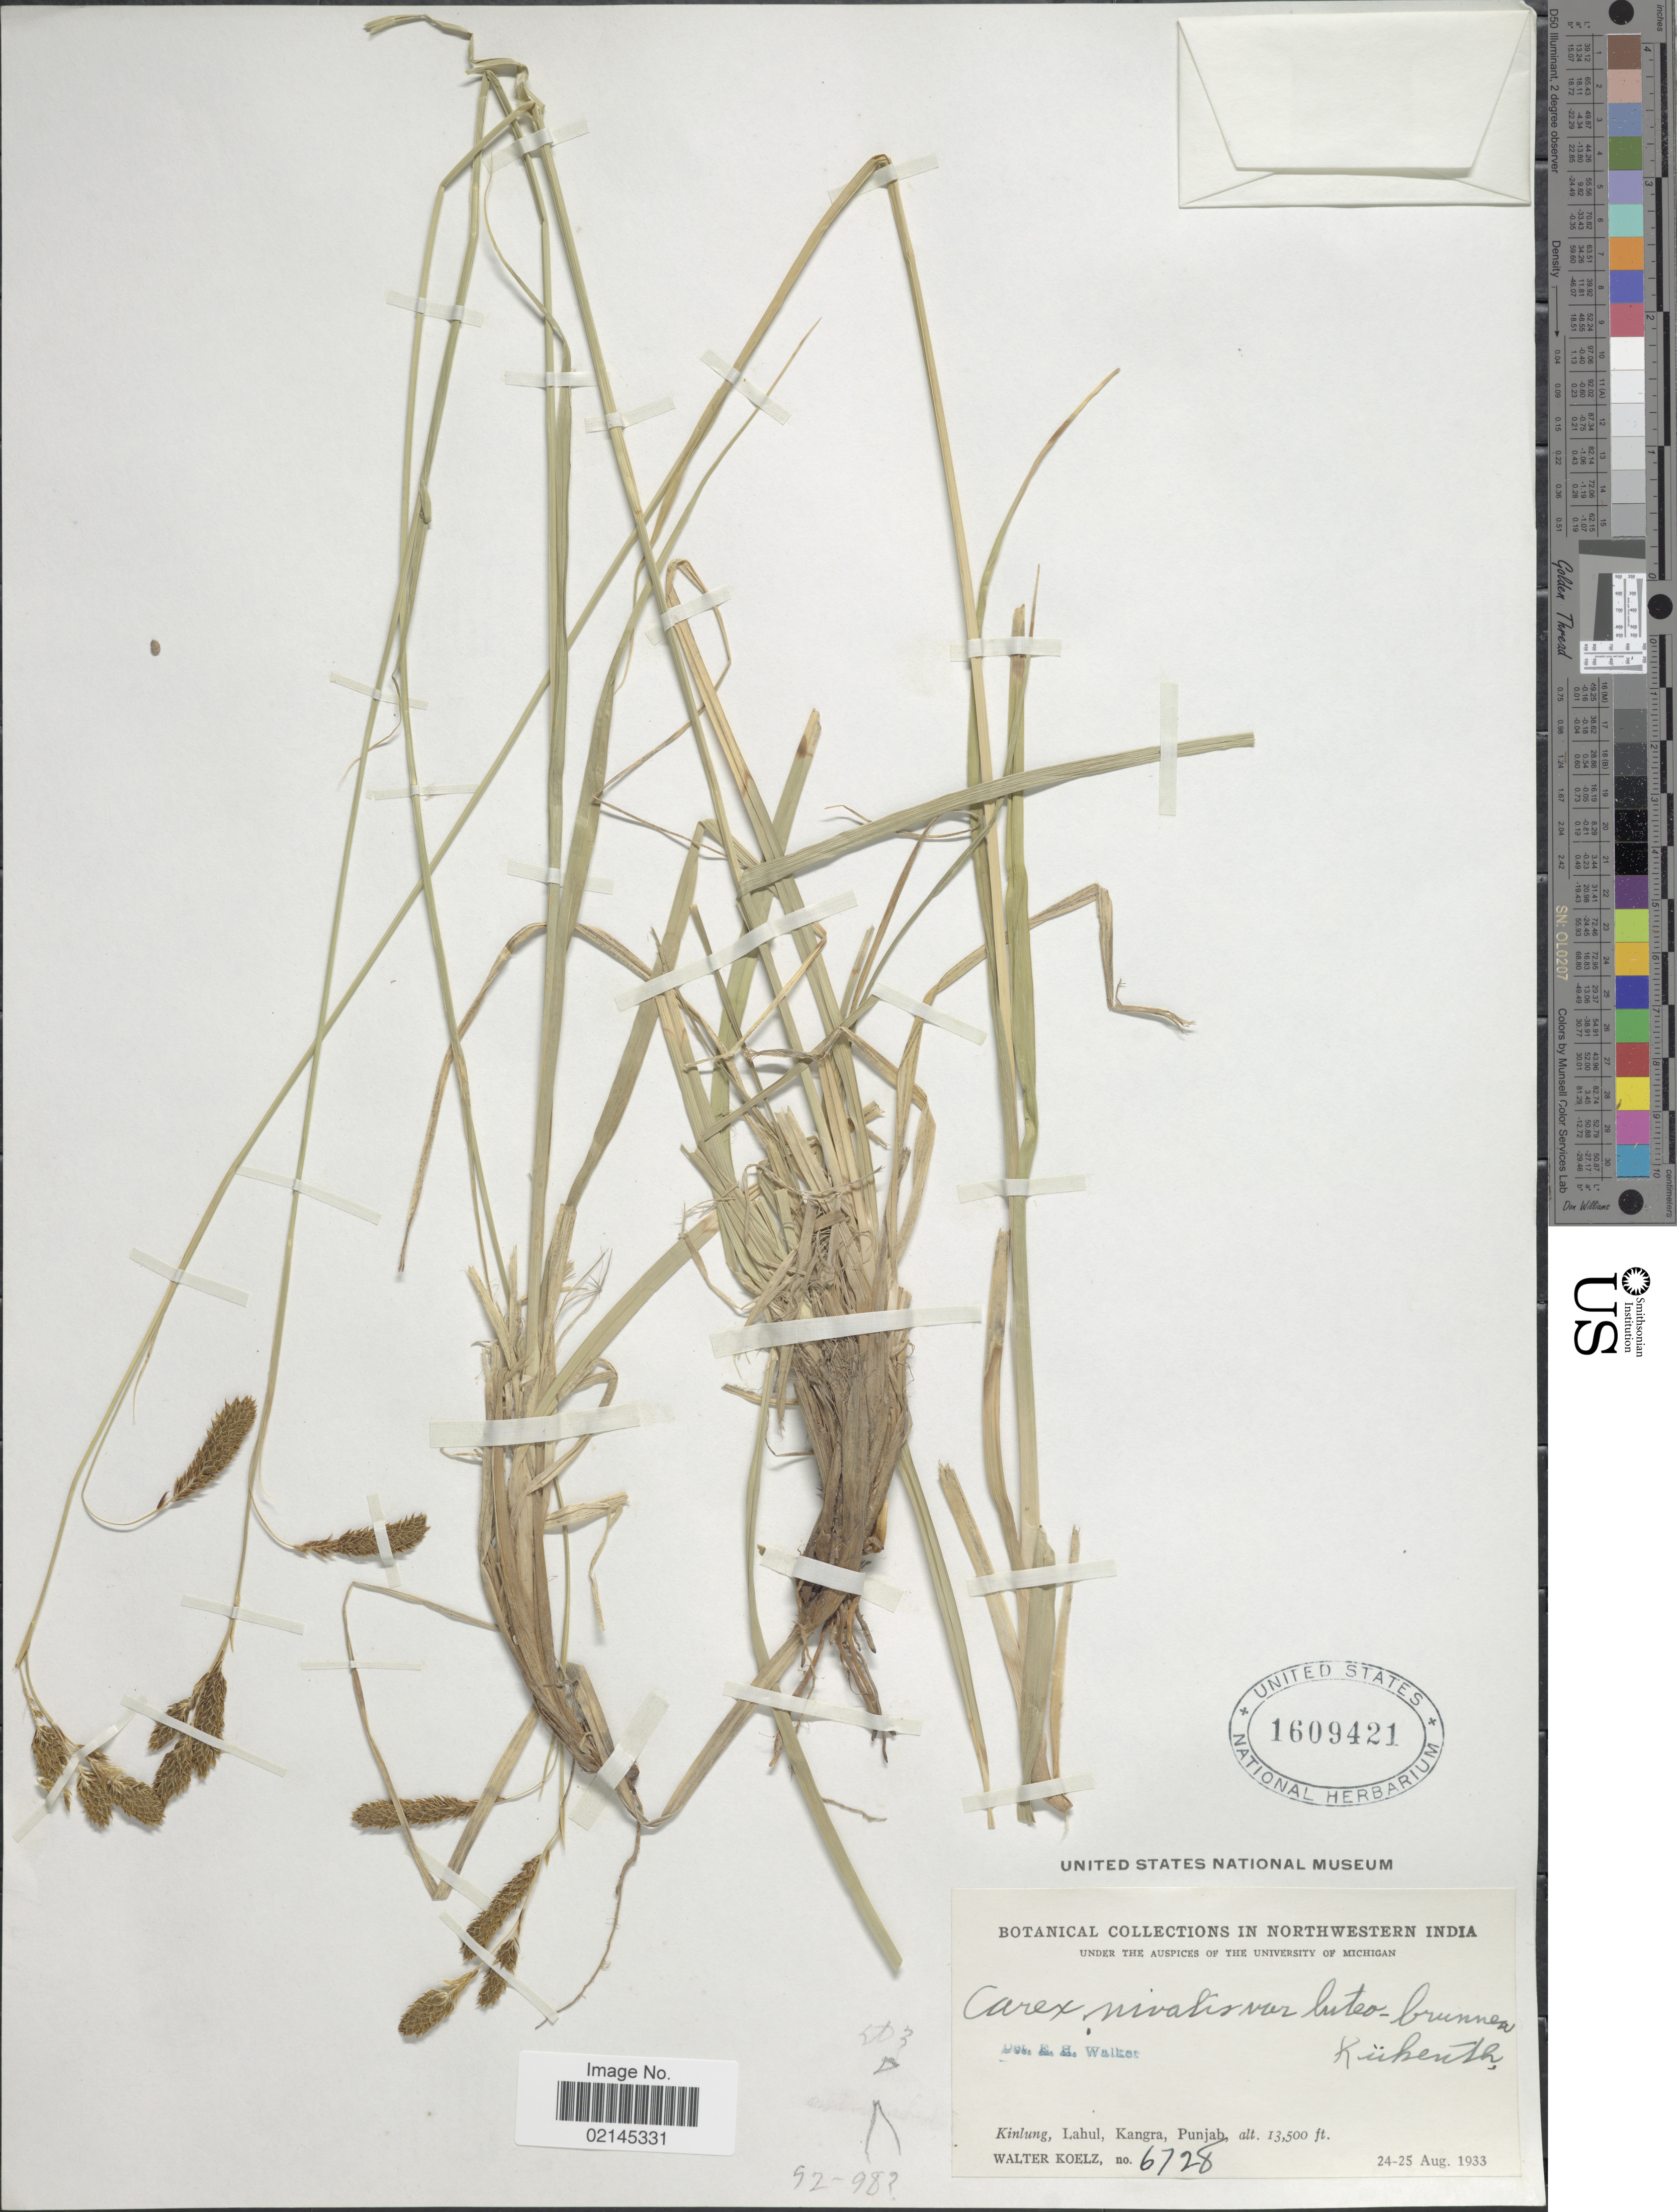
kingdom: Plantae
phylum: Tracheophyta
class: Liliopsida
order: Poales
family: Cyperaceae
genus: Carex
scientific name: Carex nivalis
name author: Boott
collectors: W. N. Koelz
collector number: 6728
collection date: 1933-08-24/1933-08-25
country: India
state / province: Himachal Pradesh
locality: Northwestern India. Kinlung, Lahul, Kangra, Punjab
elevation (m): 4115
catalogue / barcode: US 1609421